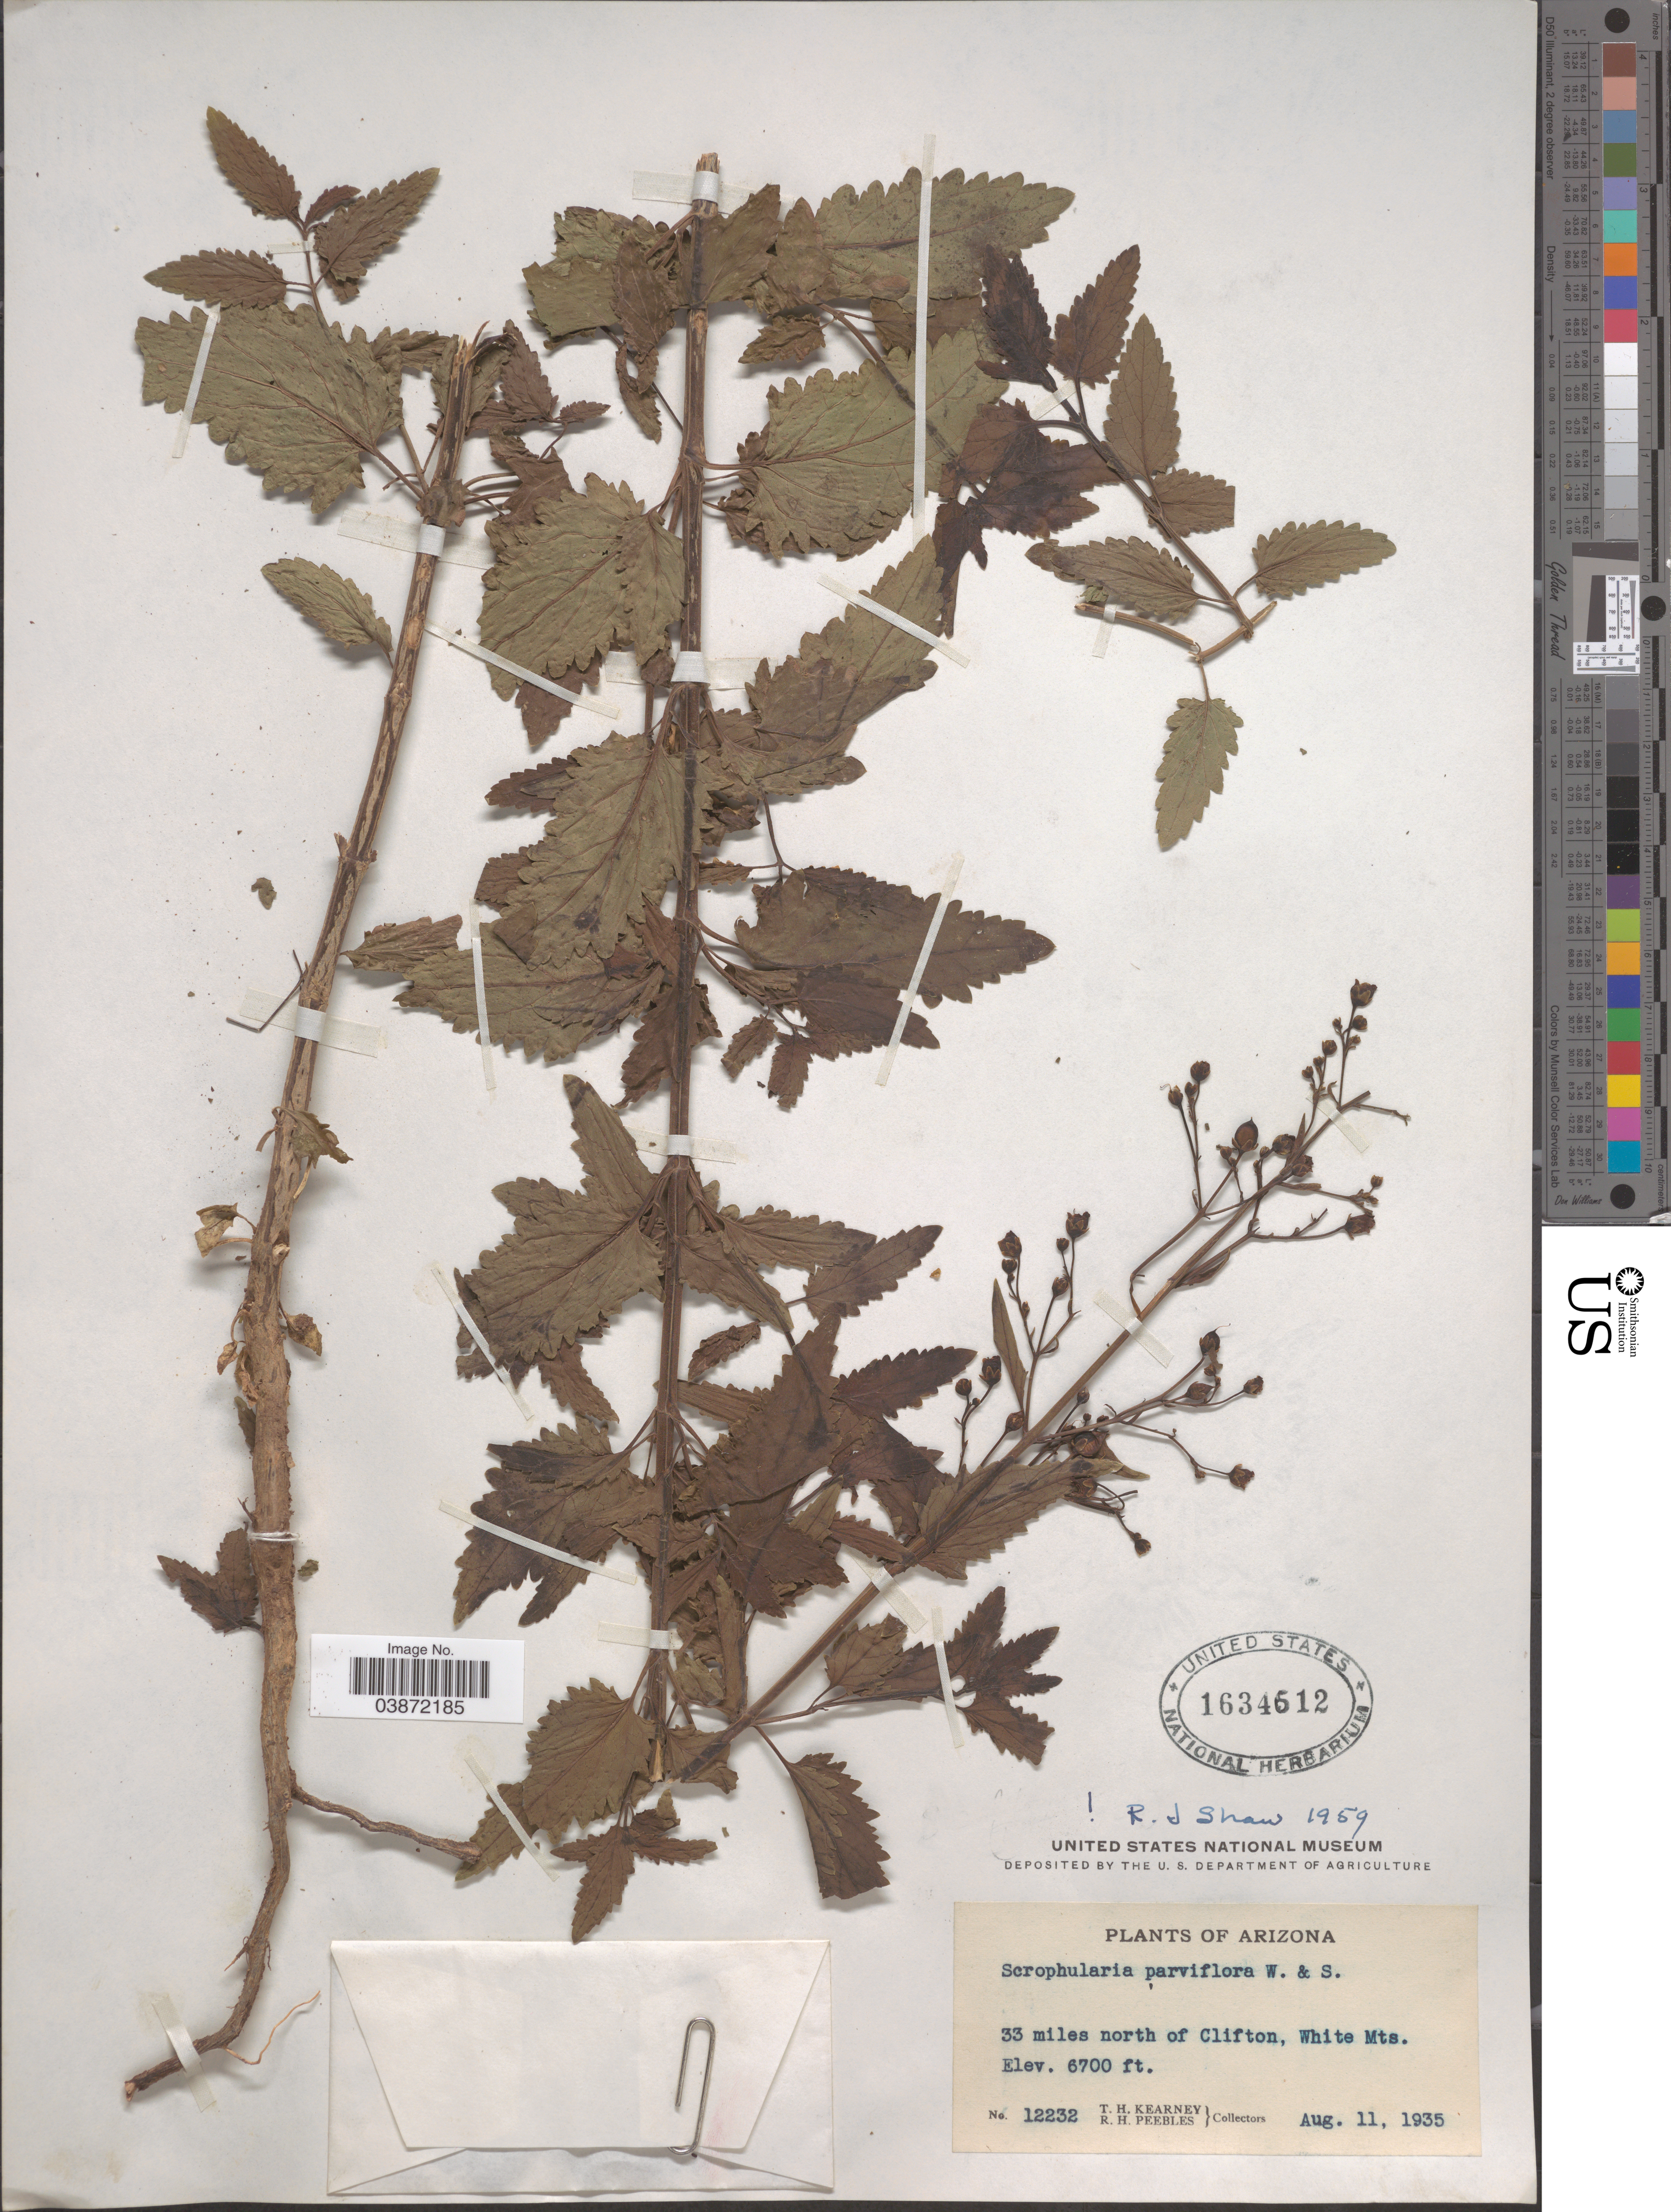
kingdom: Plantae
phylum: Tracheophyta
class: Magnoliopsida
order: Lamiales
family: Scrophulariaceae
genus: Scrophularia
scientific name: Scrophularia parviflora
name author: Wooton & Standl.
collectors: T. H. Kearney & R. H. Peebles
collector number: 12232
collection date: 1935-08-11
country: United States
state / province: Arizona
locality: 33 miles north of Clifton, White Mts.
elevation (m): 2042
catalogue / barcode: US 1634612